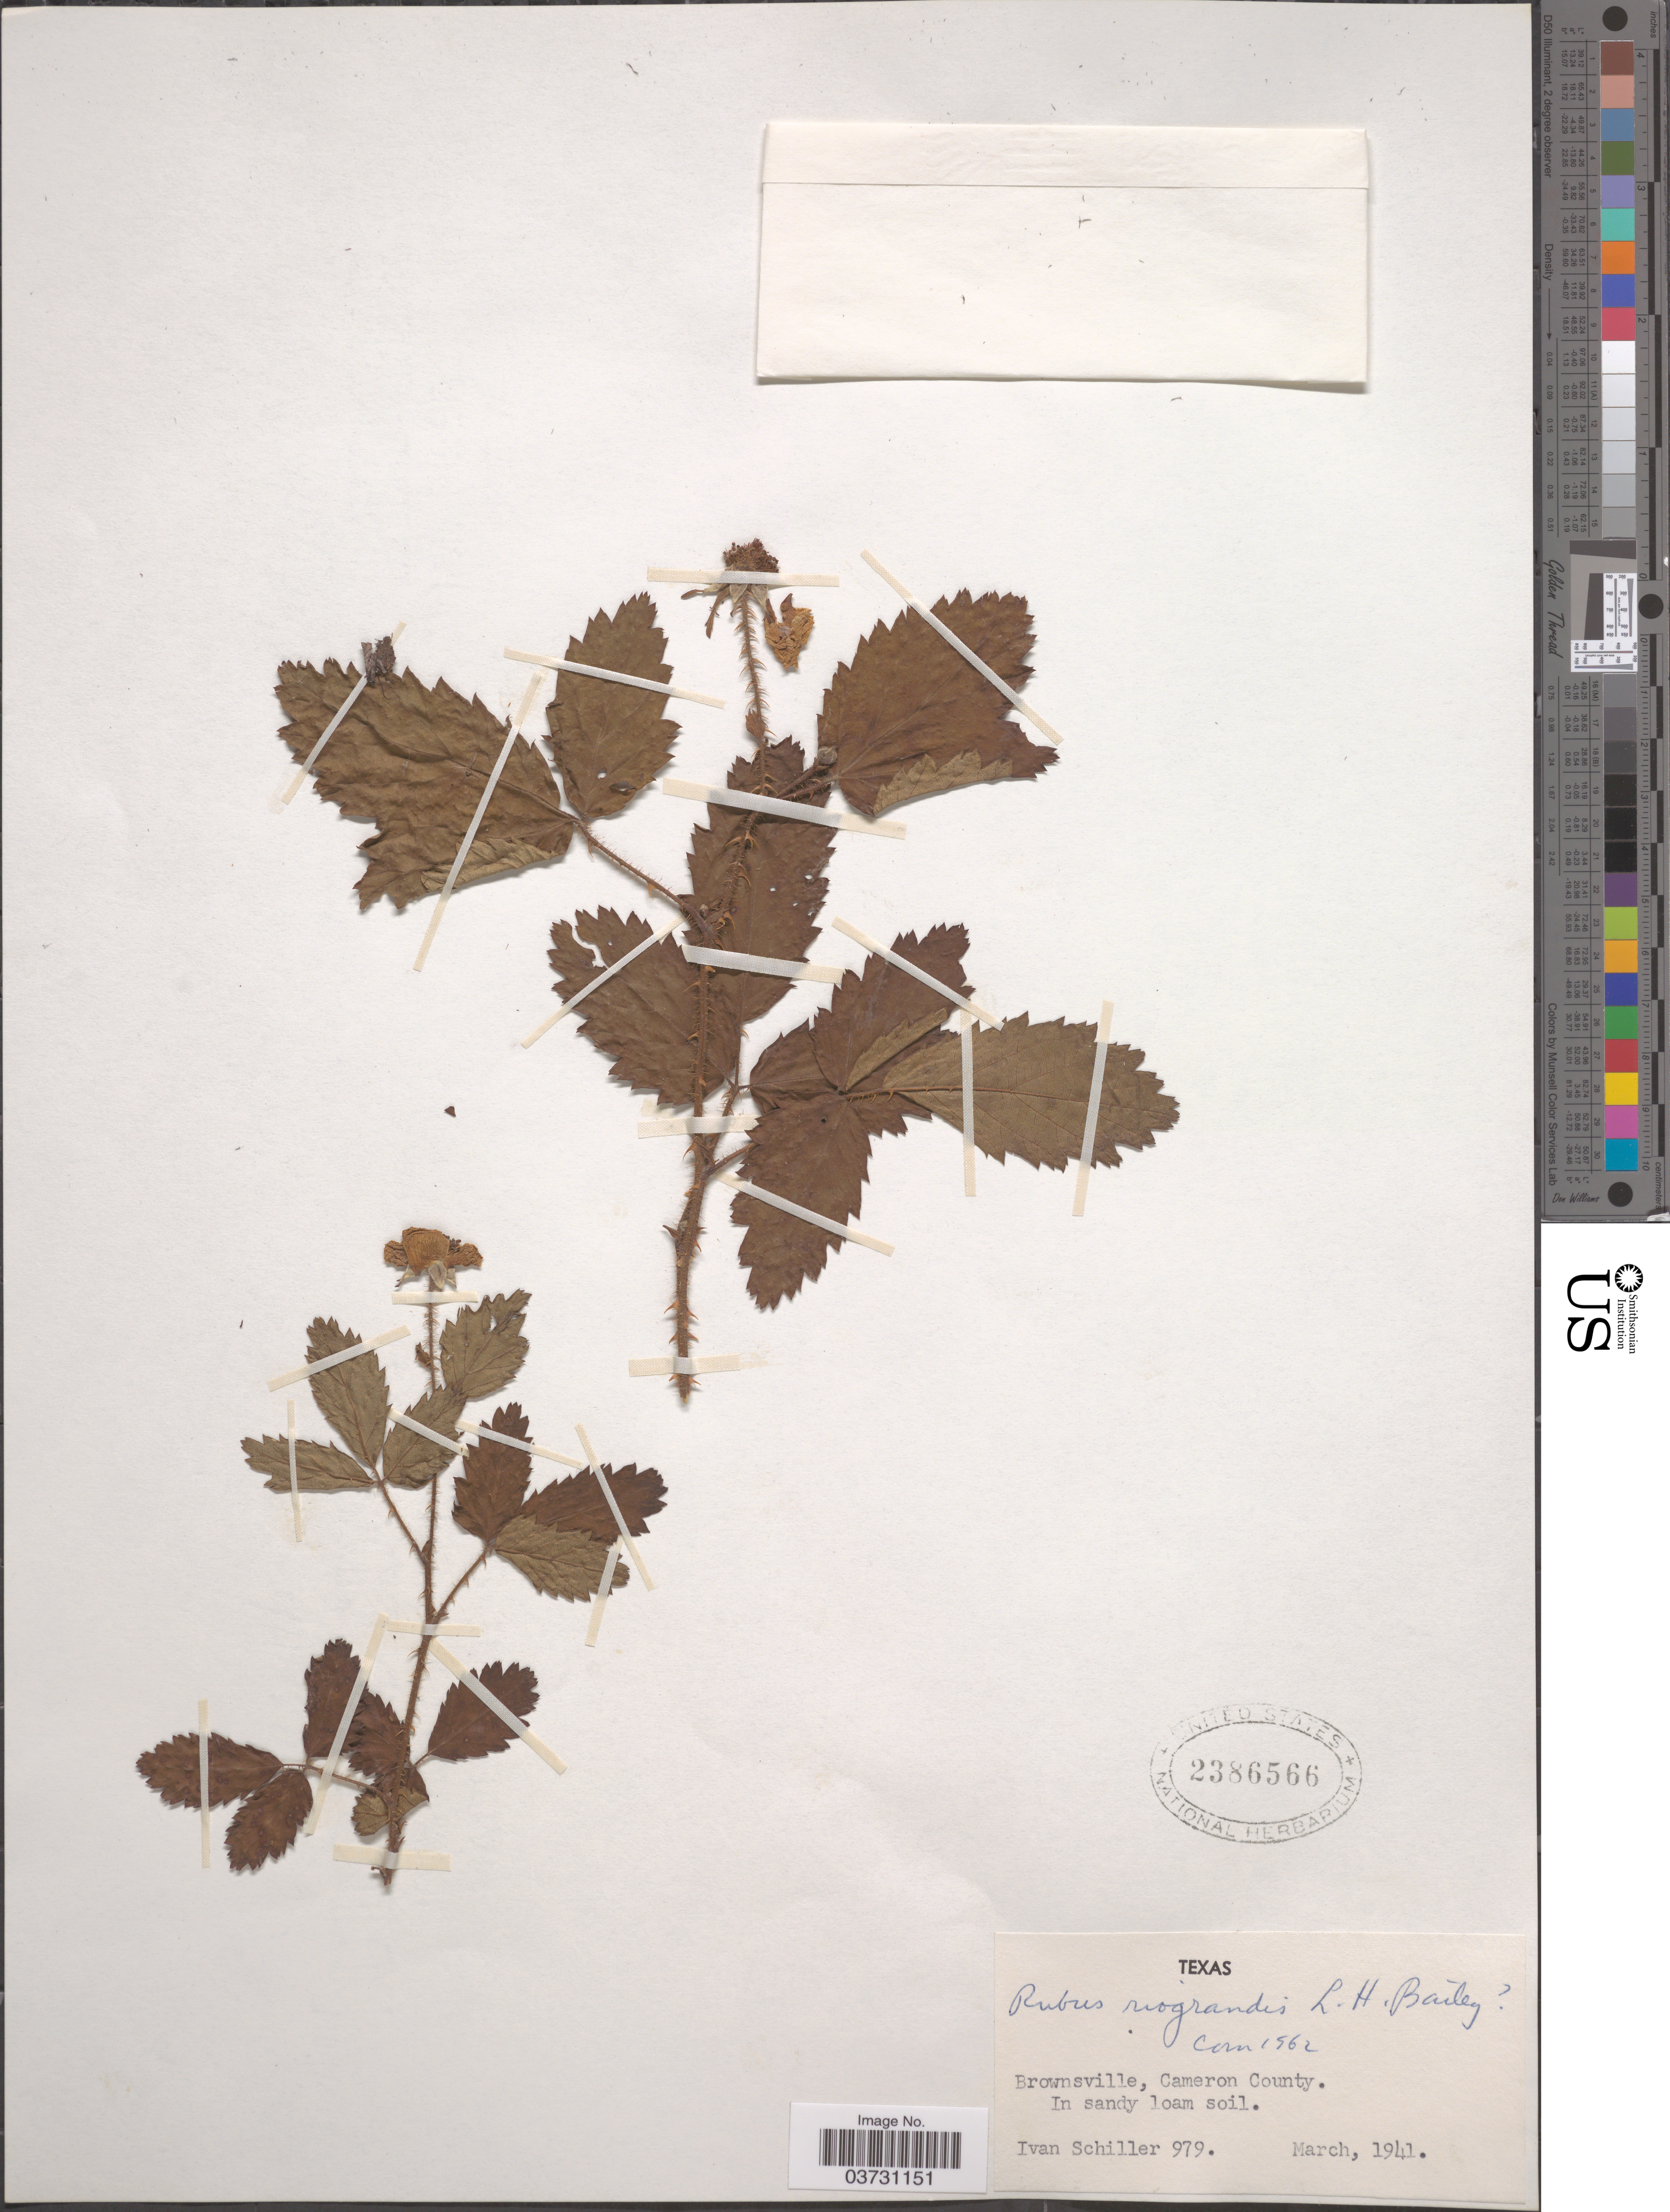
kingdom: Plantae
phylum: Tracheophyta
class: Magnoliopsida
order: Rosales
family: Rosaceae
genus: Rubus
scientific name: Rubus riograndis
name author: L.H. Bailey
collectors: I. Schiller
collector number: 979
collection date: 1941-03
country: United States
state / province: Texas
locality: Brownsville, Cameron County.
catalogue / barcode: US 2386566